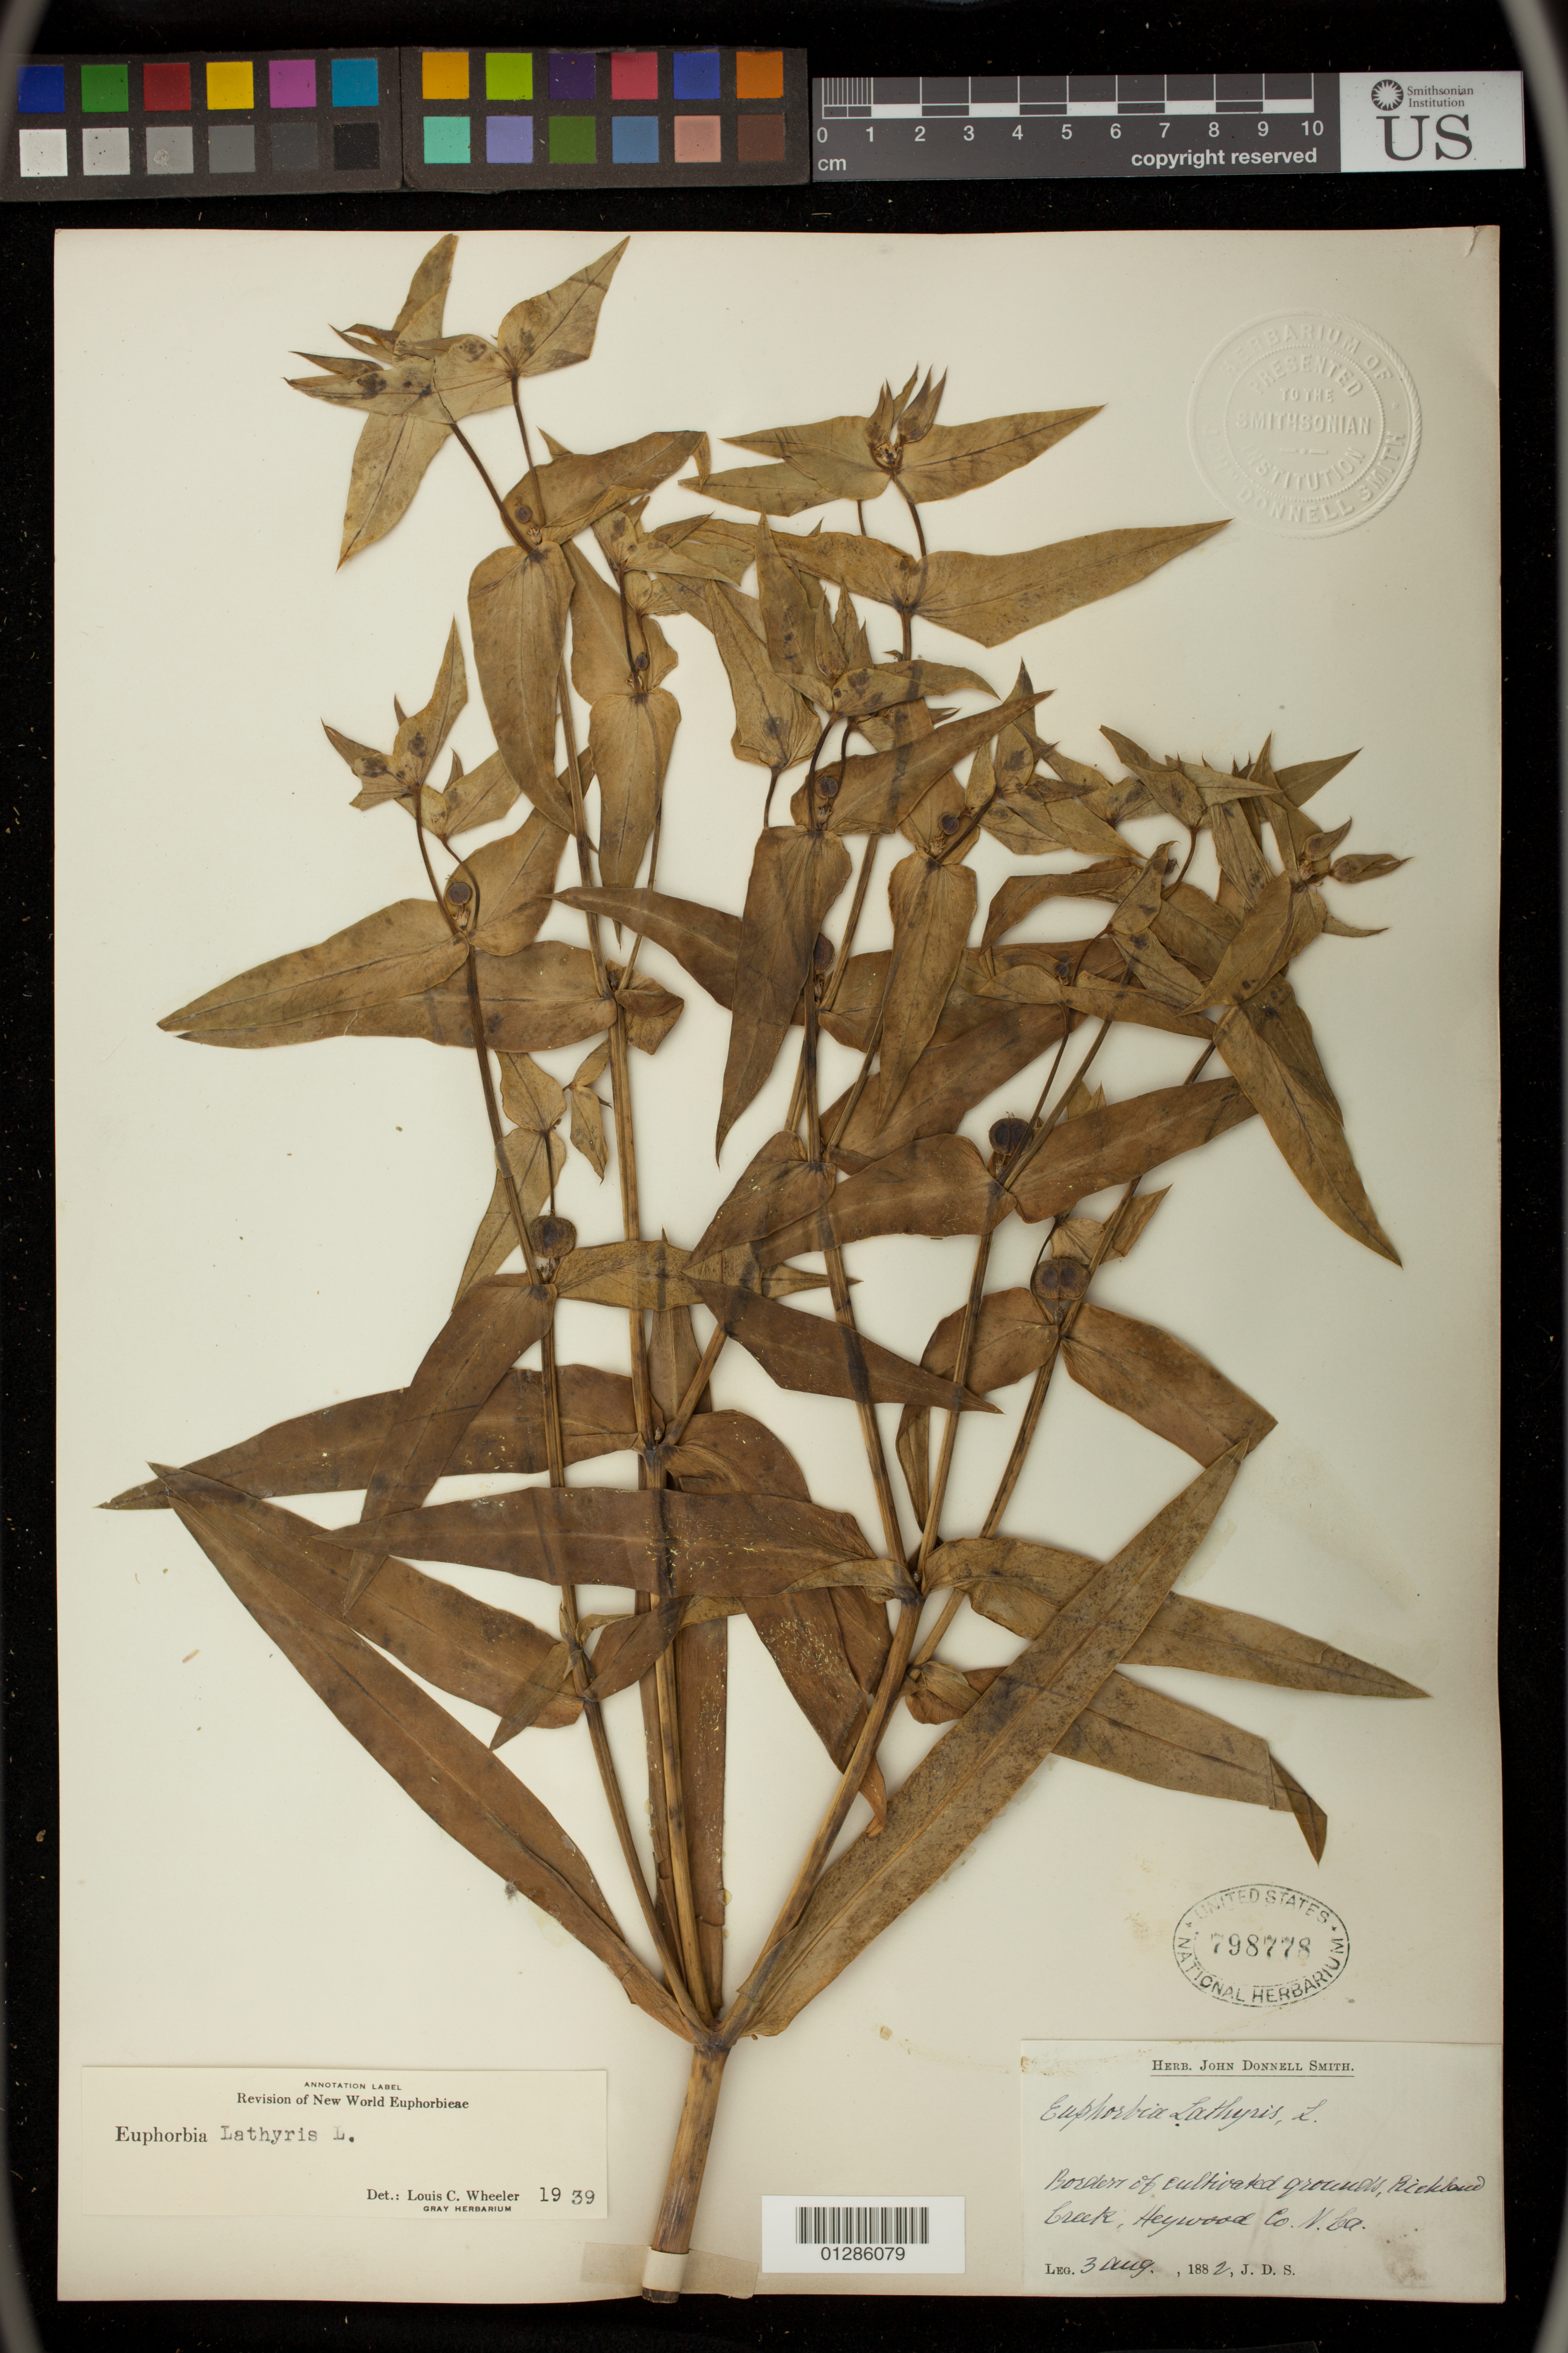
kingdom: Plantae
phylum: Tracheophyta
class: Magnoliopsida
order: Malpighiales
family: Euphorbiaceae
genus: Euphorbia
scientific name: Euphorbia lathyris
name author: L.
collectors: J. Donnell Smith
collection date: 1882-08-03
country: United States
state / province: North Carolina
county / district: Haywood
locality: Border of cultivated grounds, Richland Creek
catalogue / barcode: US 798778